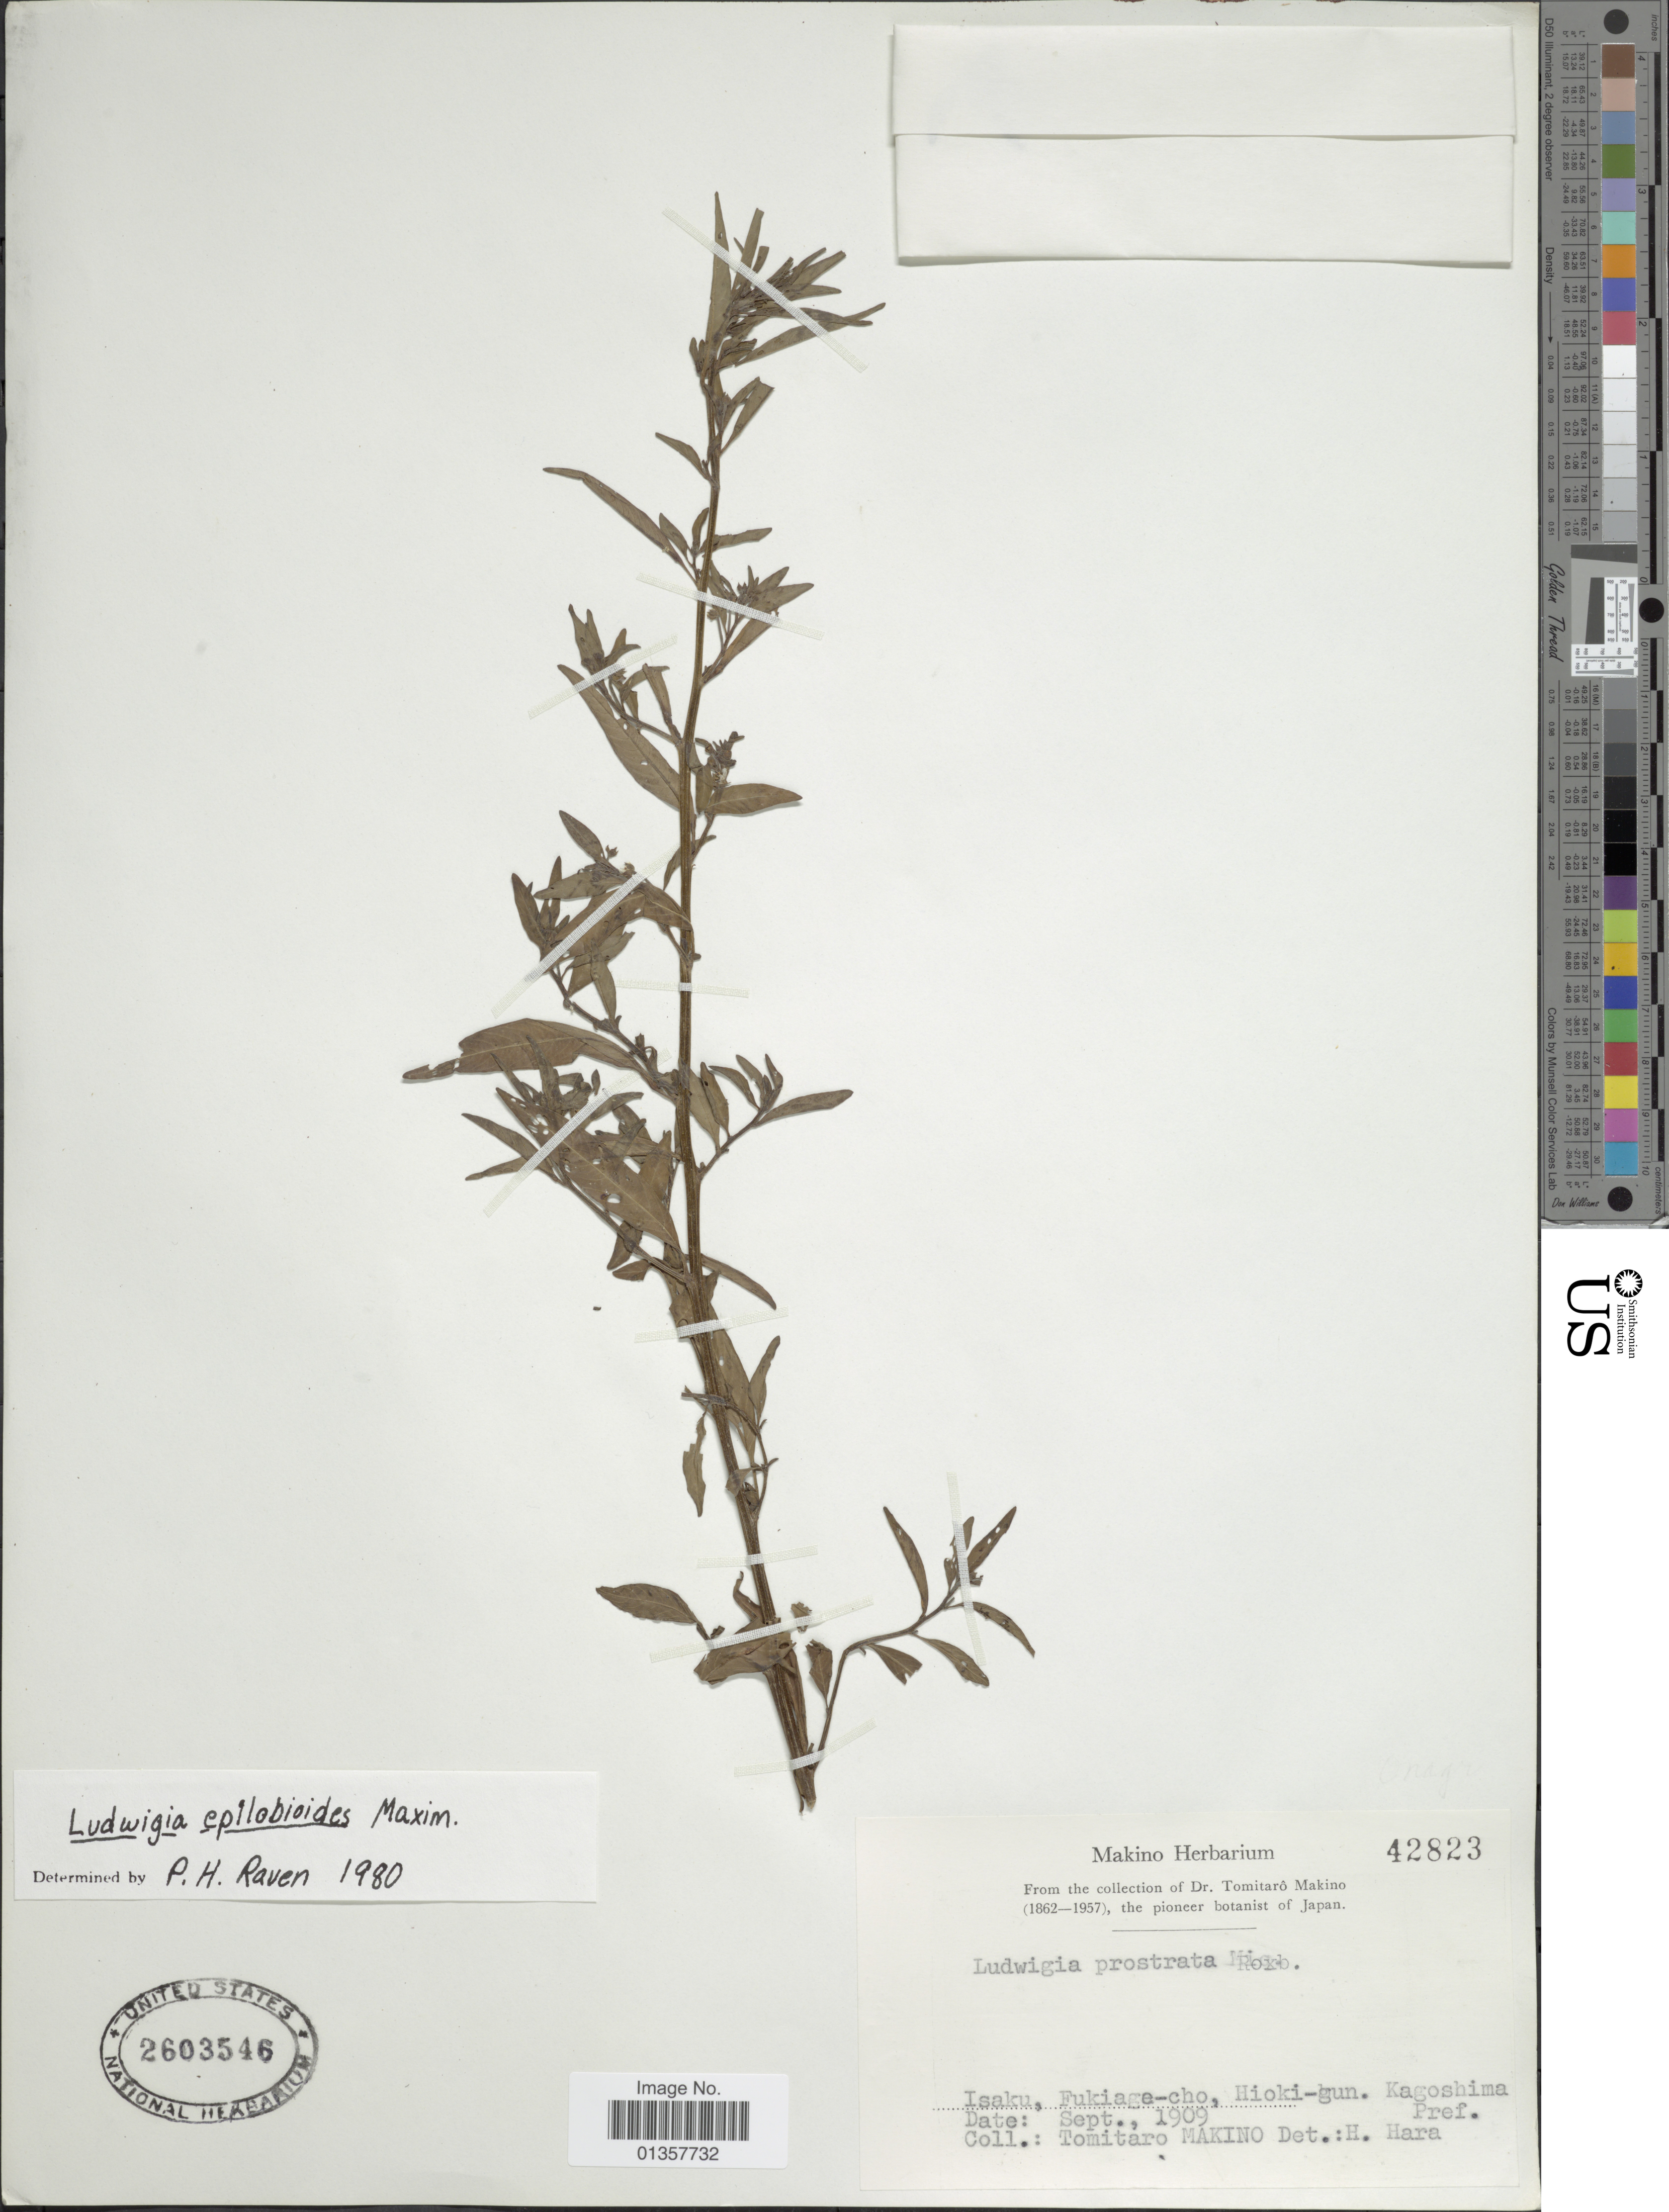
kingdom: Plantae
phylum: Tracheophyta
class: Magnoliopsida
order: Myrtales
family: Onagraceae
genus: Ludwigia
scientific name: Ludwigia epilobioides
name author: Maxim.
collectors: T. Makino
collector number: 42823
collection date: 1909-09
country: Japan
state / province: Kagosima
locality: Isaku, Fukiaga-cho, Hioki-gun.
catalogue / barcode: US 2603546